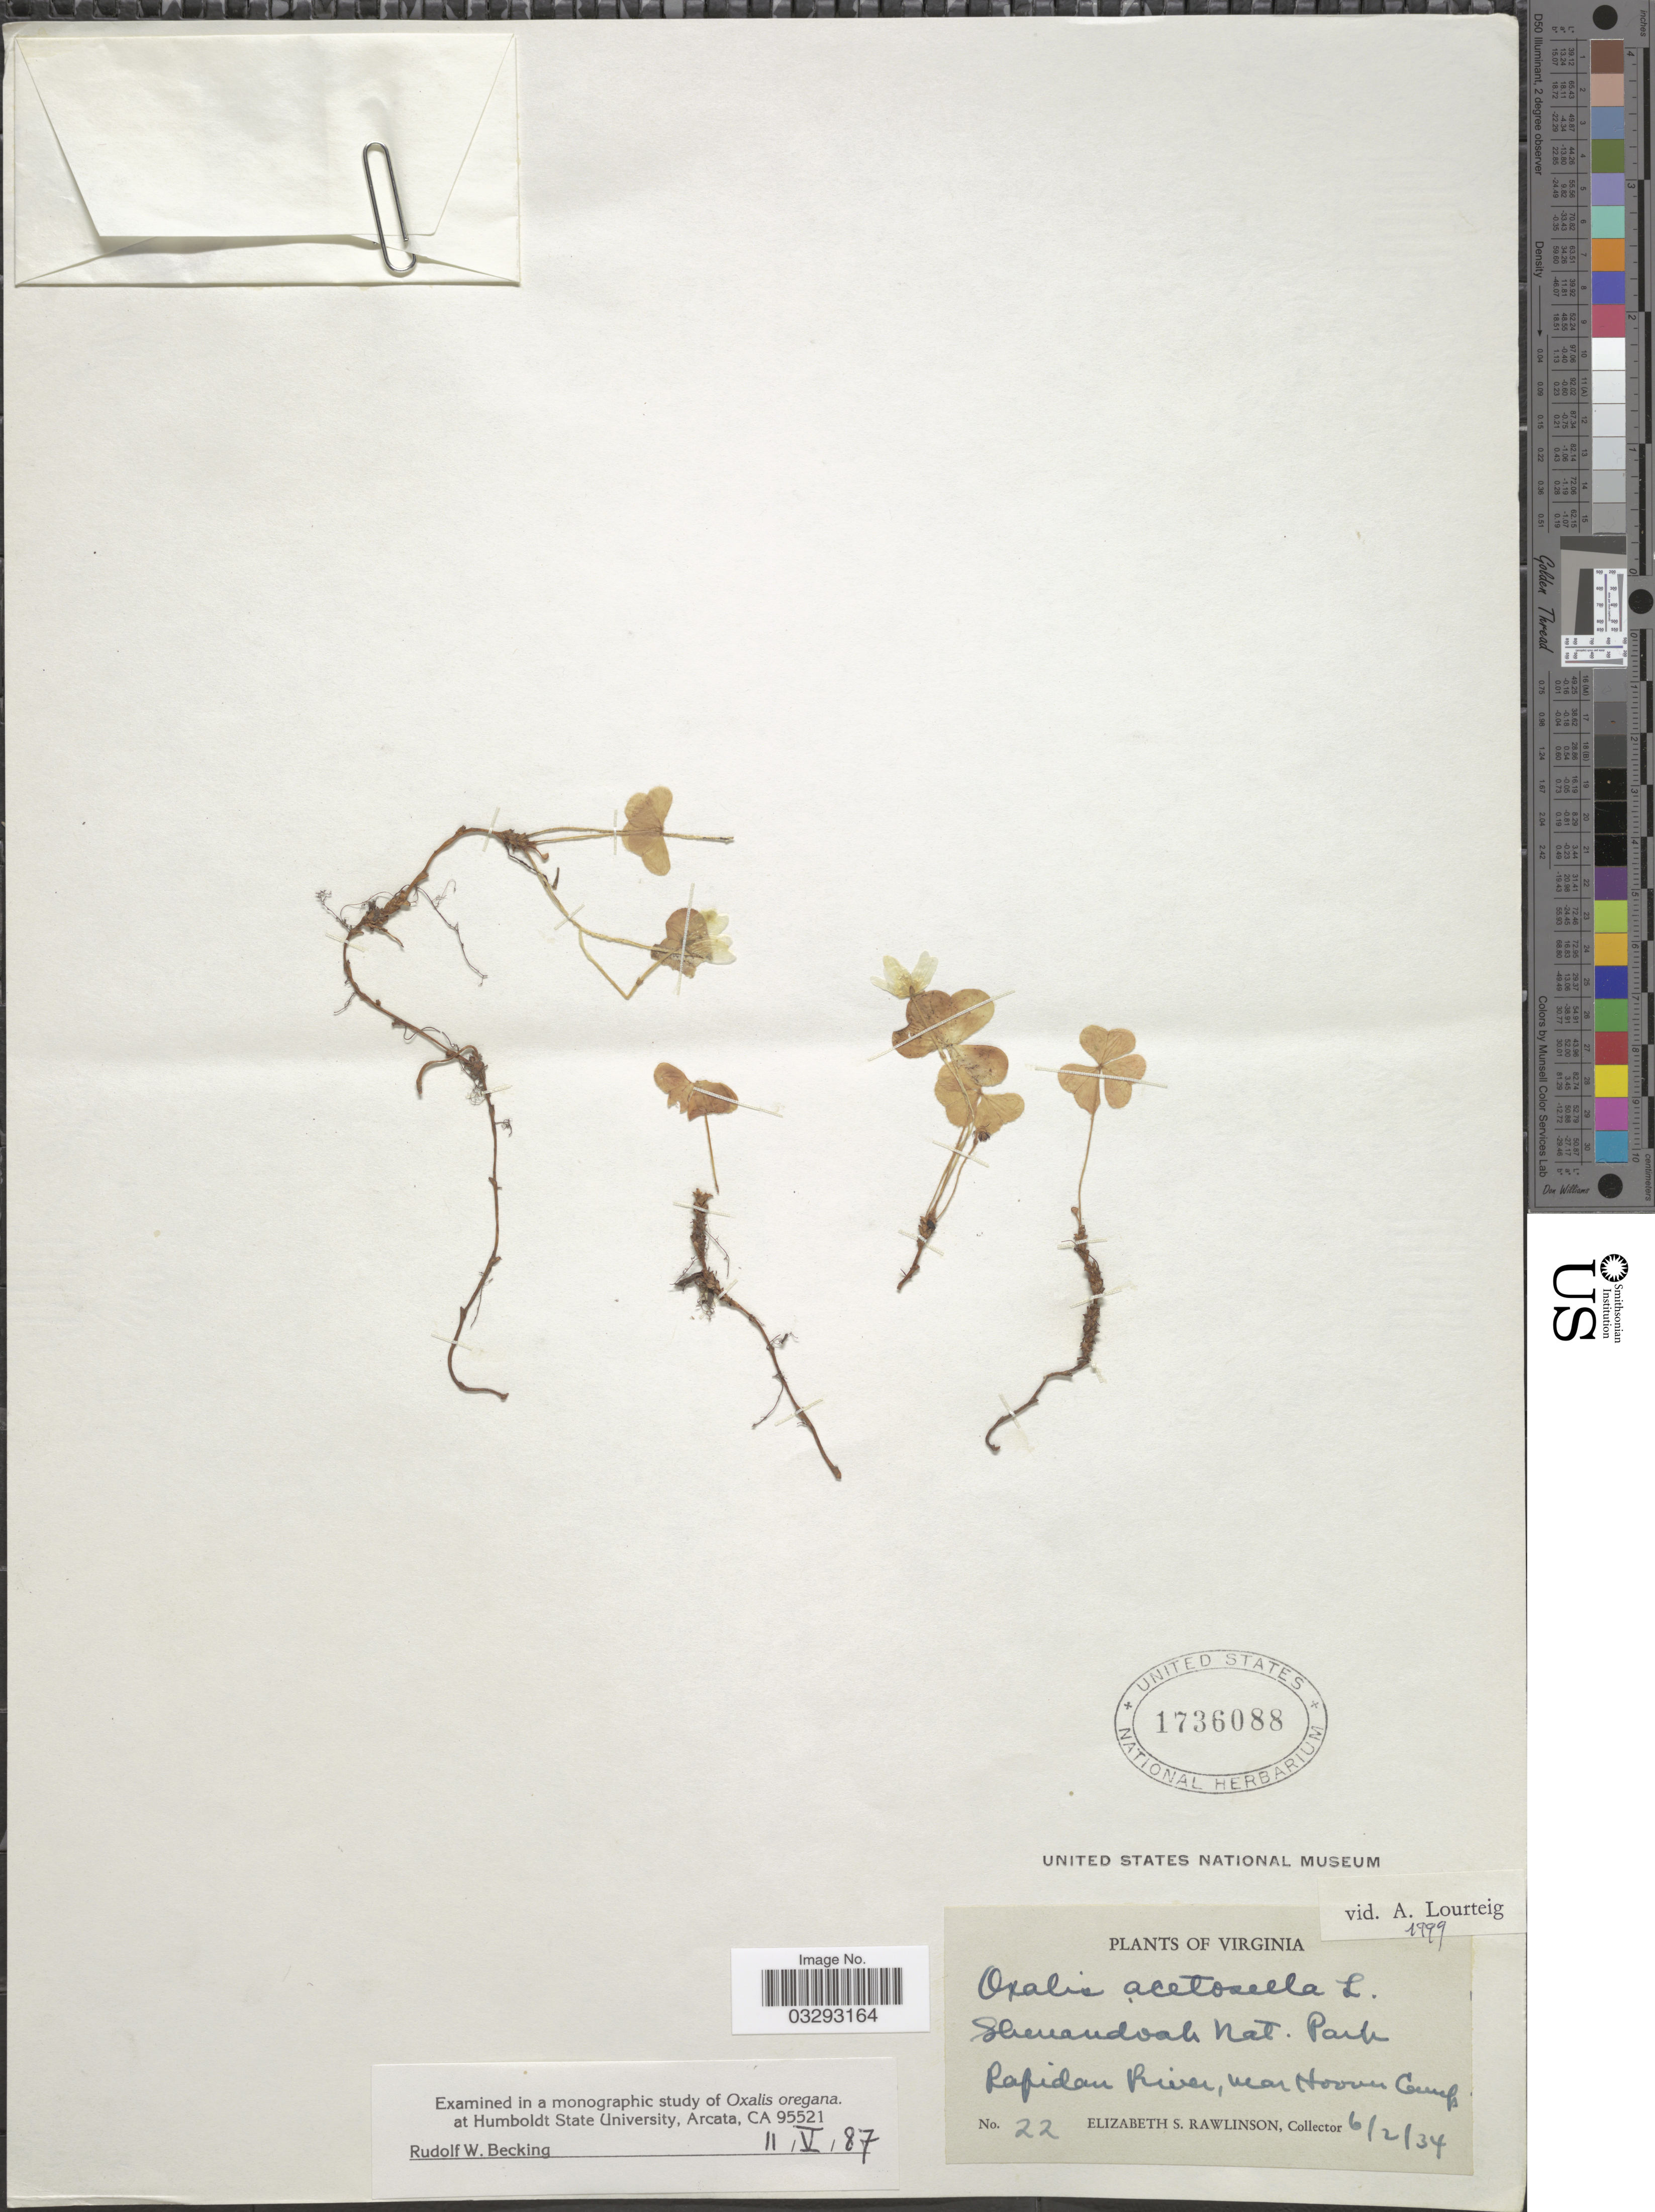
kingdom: Plantae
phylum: Tracheophyta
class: Magnoliopsida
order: Oxalidales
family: Oxalidaceae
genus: Oxalis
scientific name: Oxalis acetosella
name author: L.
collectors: E. S. Rawlinson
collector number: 22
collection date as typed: Transcribed d/m/y: 2/6/34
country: United States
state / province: Virginia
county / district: Madison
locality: Shenandoah Nat. Park. Rapidan River, near Hoover Camp.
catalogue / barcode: US 1736088